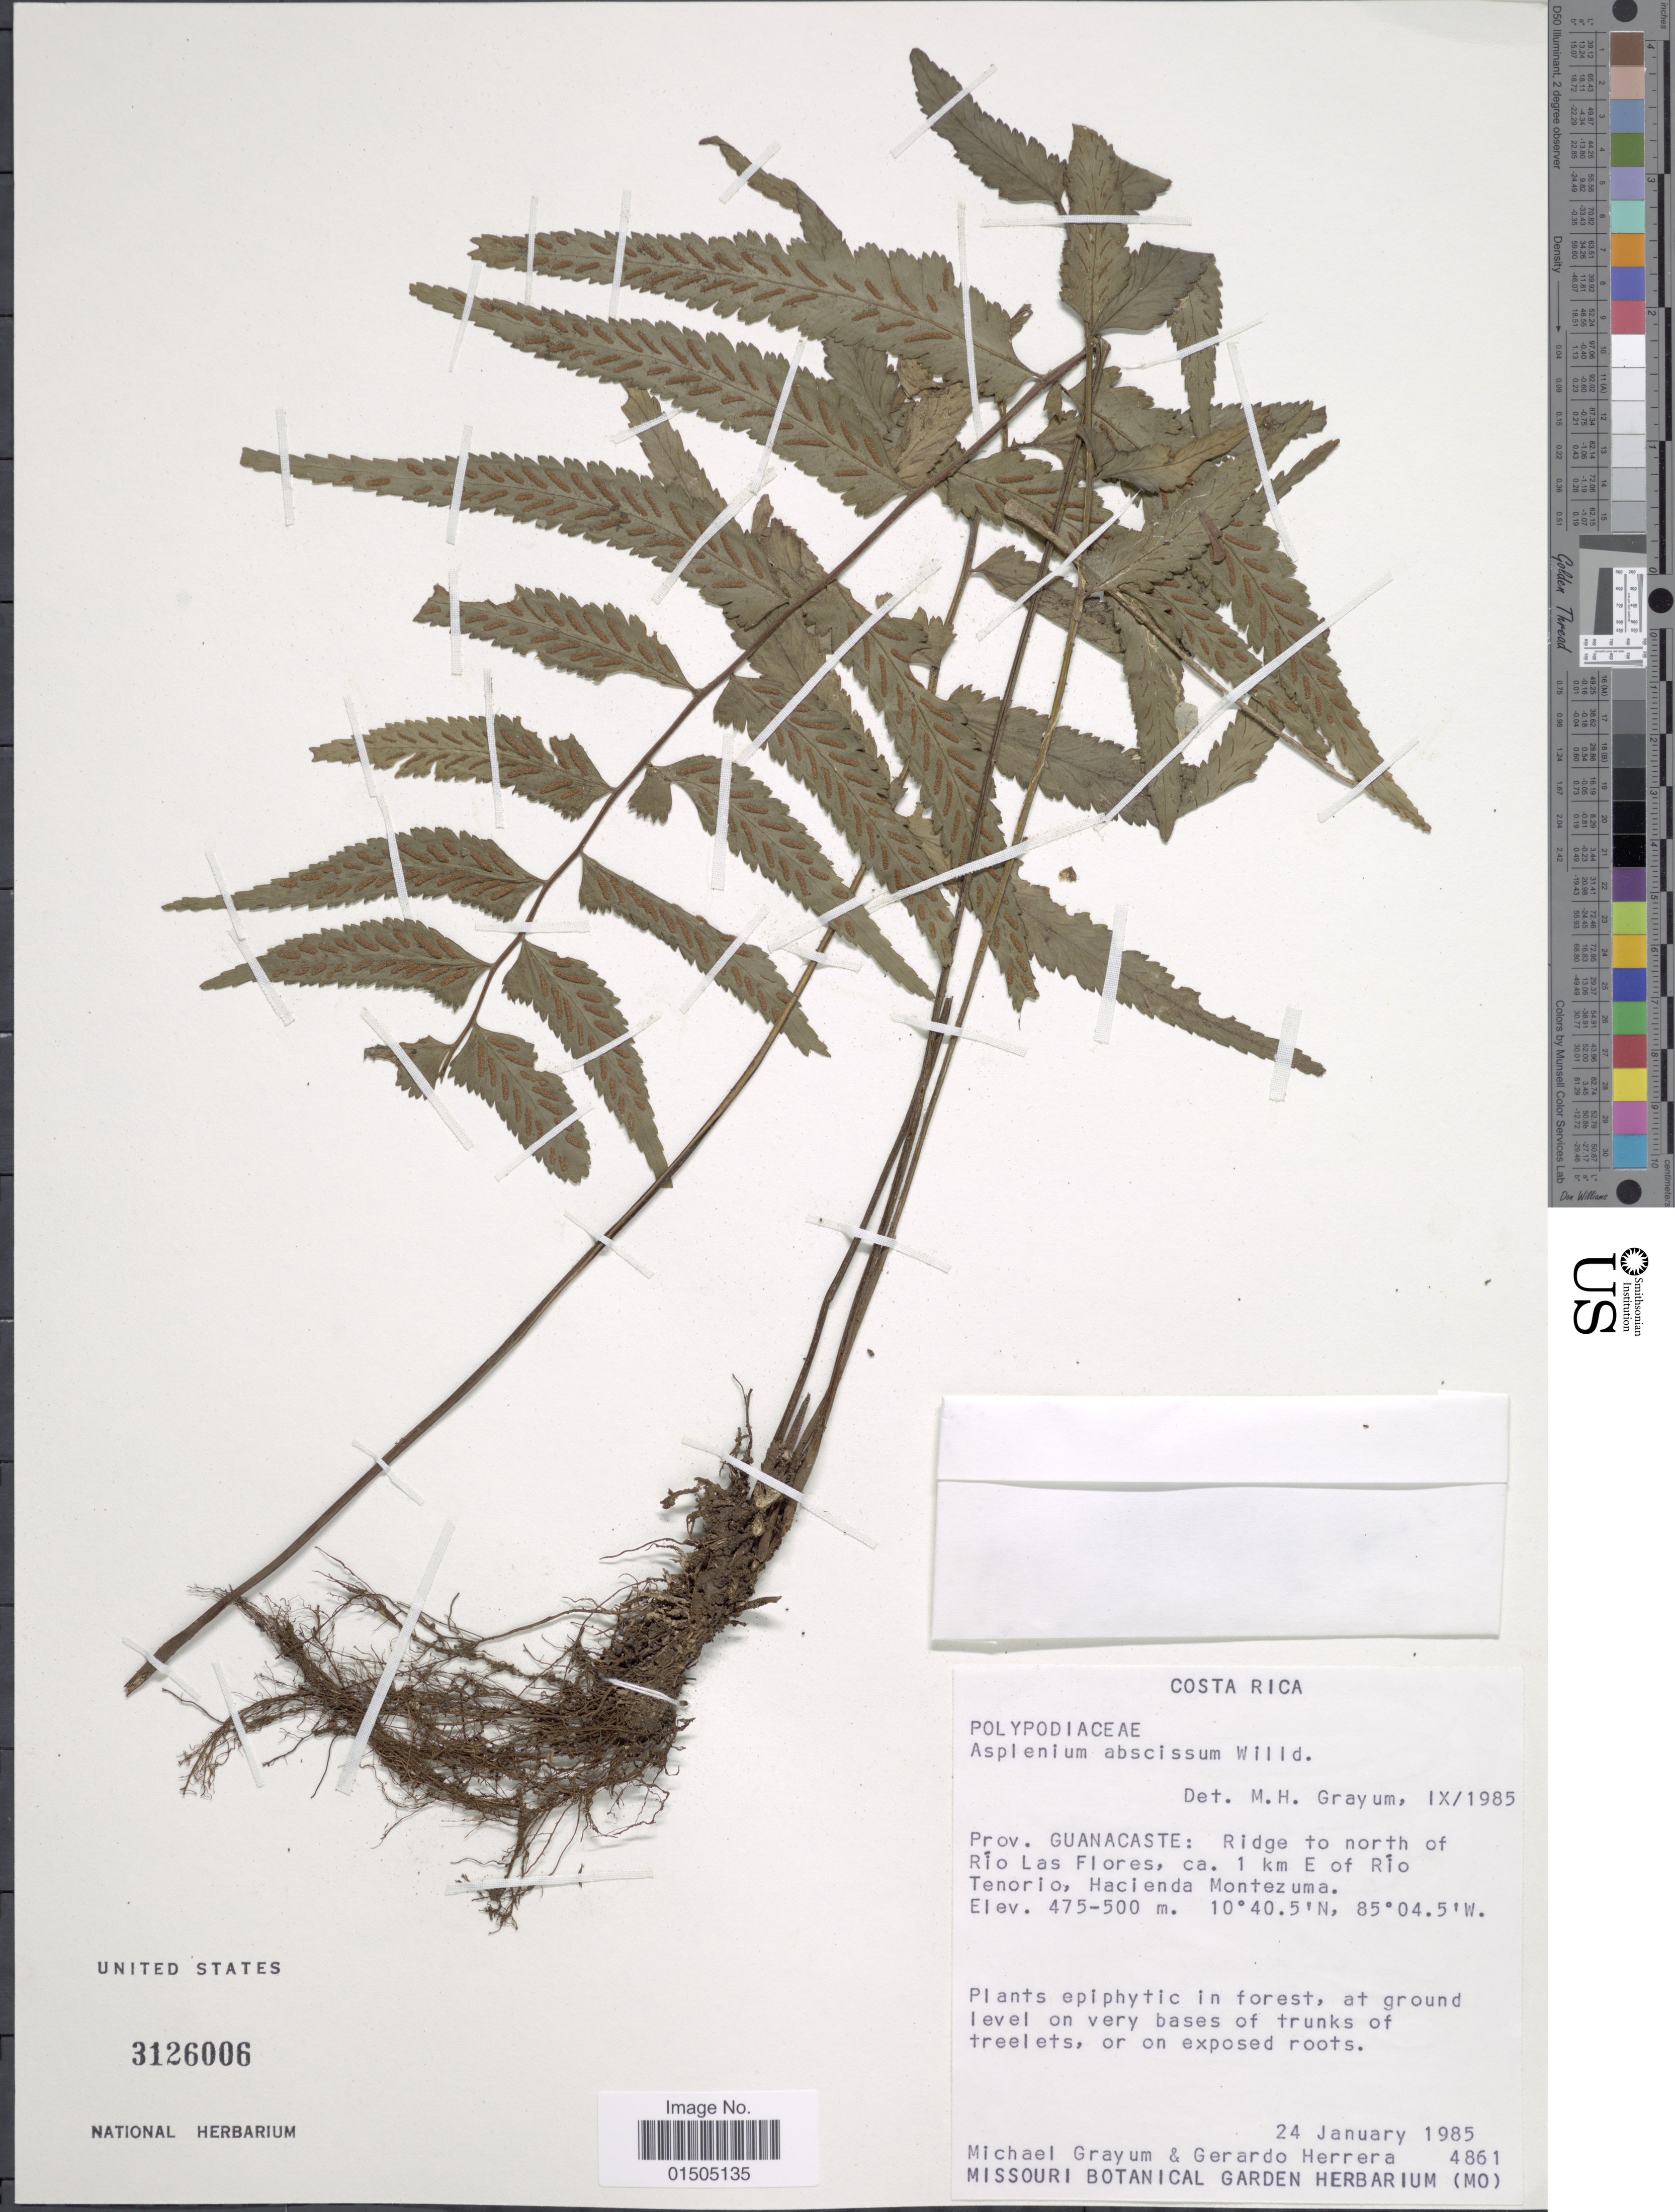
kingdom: Plantae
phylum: Tracheophyta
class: Polypodiopsida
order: Polypodiales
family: Aspleniaceae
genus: Asplenium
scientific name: Asplenium abscissum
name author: Willd.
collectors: M. H. Grayum & G. Herrera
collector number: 4861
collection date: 1985-01-24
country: Costa Rica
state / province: Guanacaste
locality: Ridge to north of Rio Las Flores, ca. 1 km E of Rio Tenorio, Hacienda Montezuma.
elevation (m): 475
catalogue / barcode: US 3126006